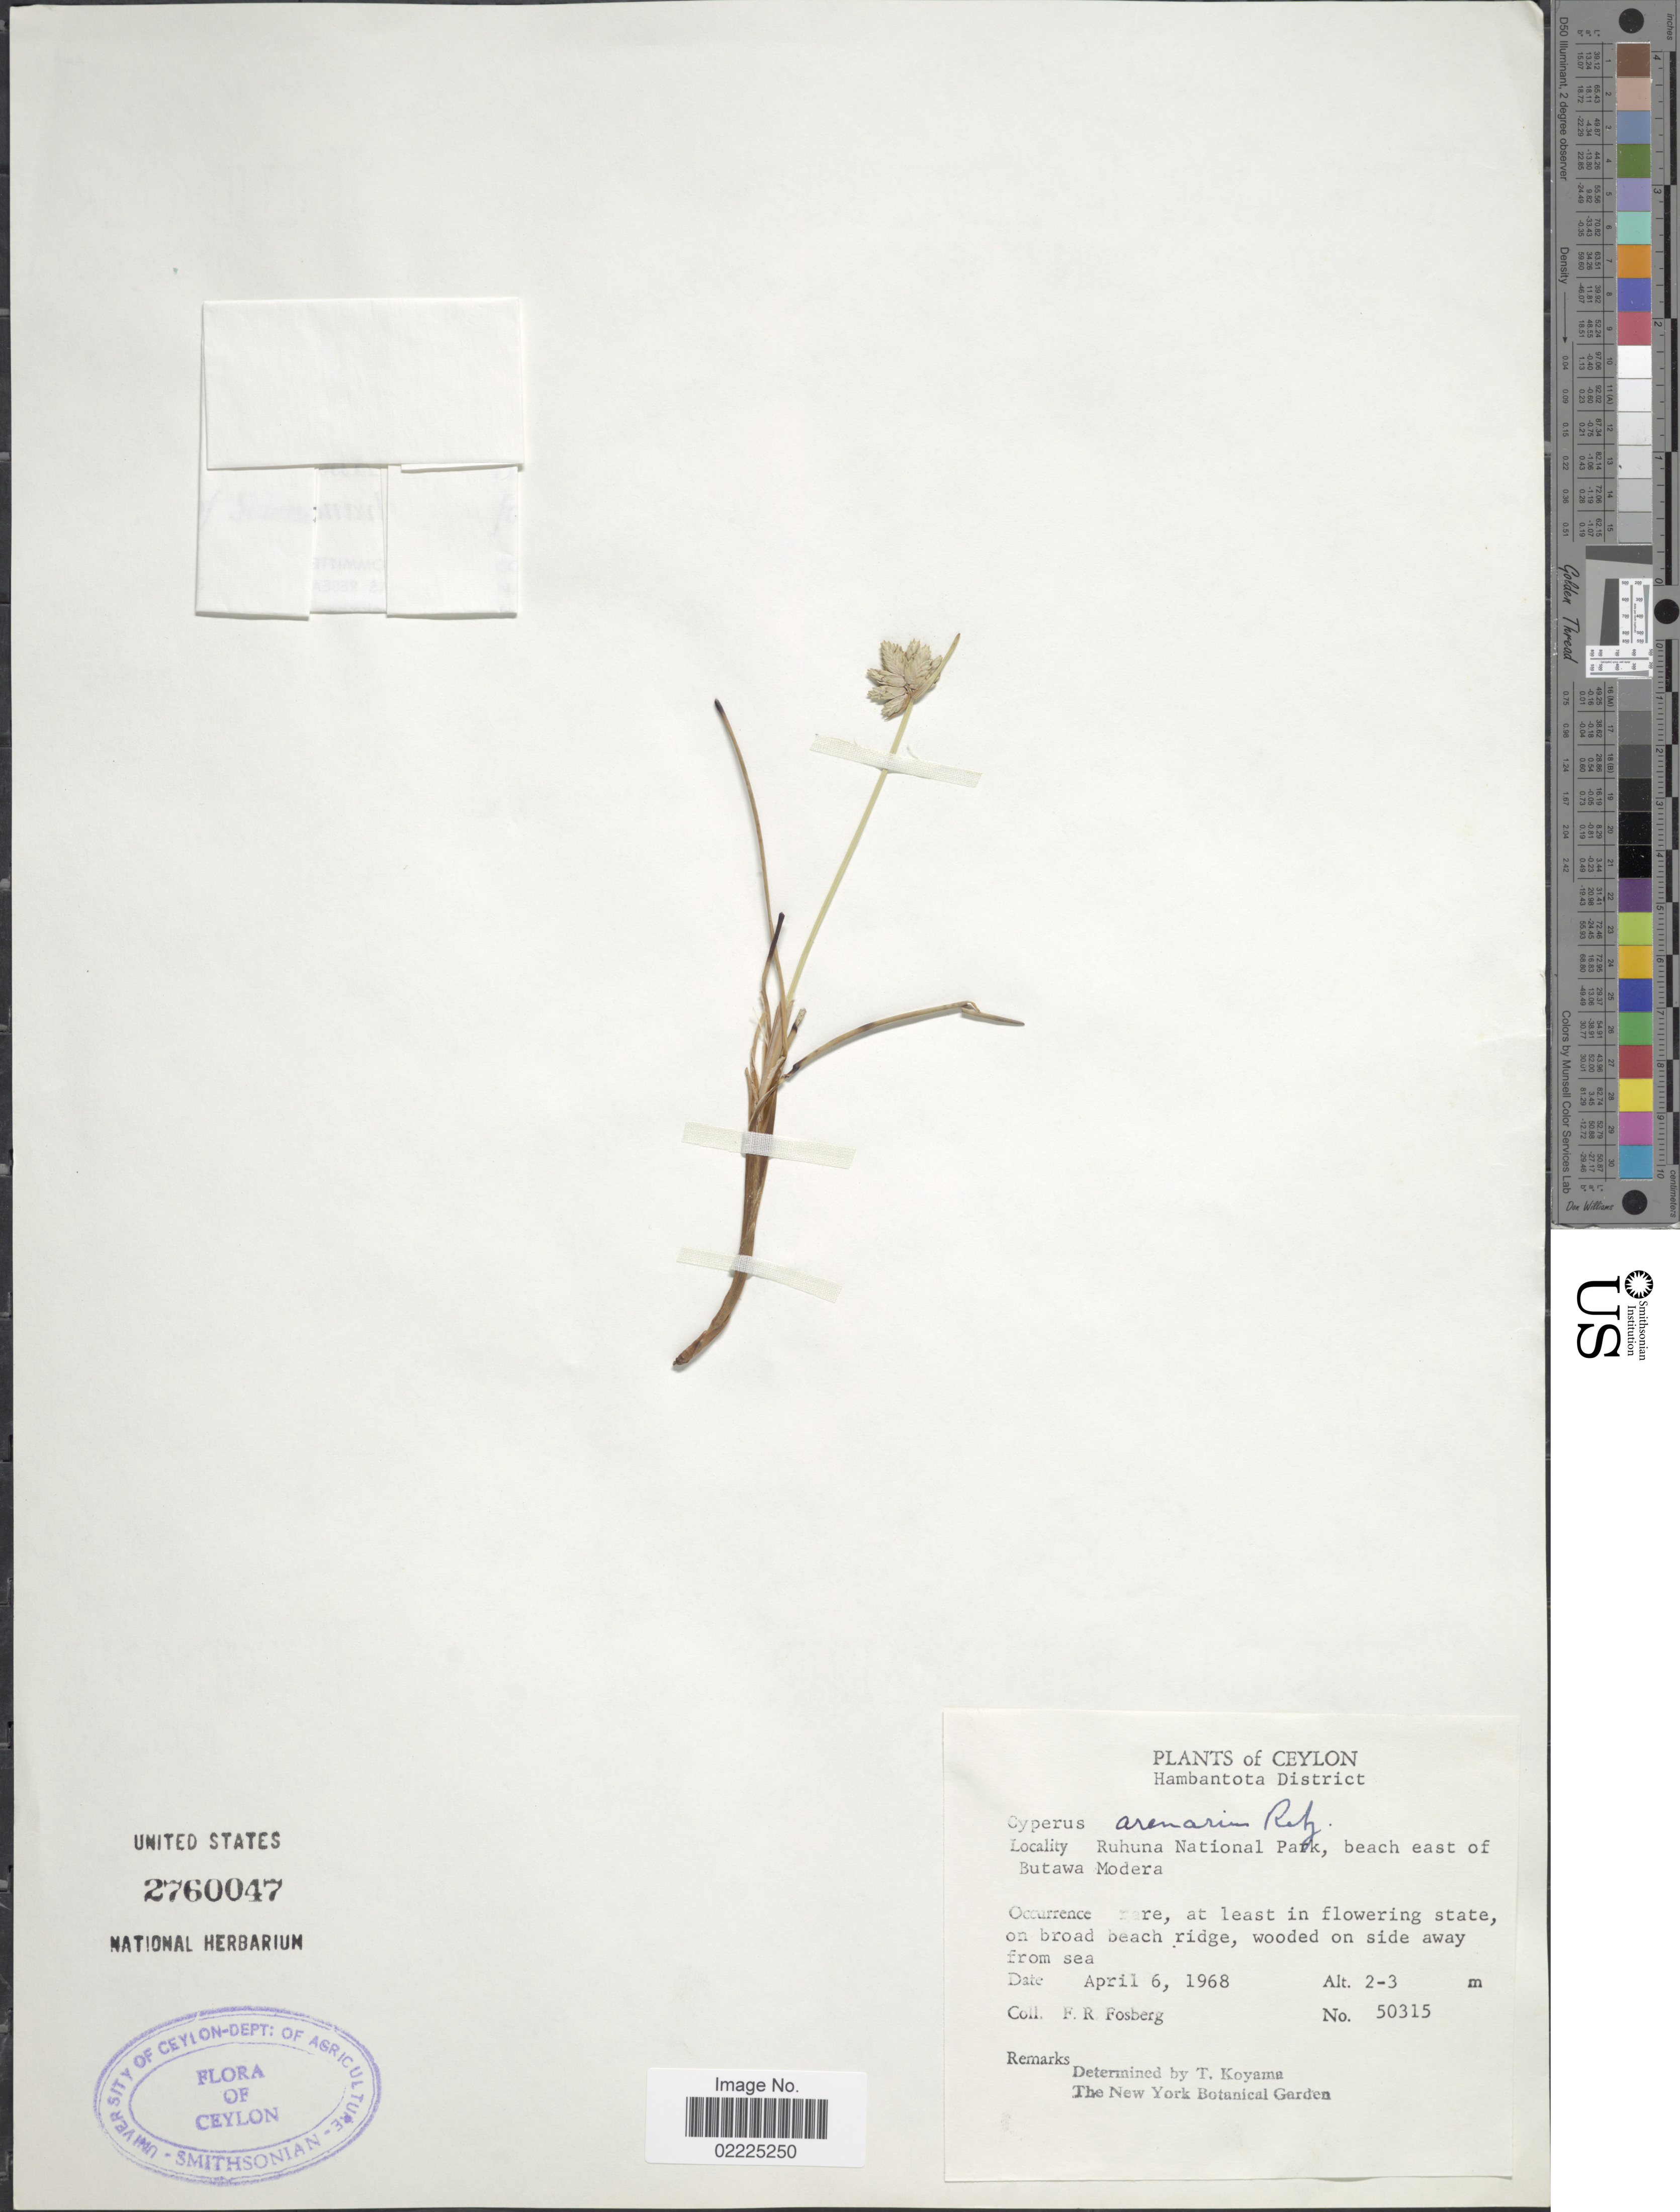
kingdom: Plantae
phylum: Tracheophyta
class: Liliopsida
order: Poales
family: Cyperaceae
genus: Cyperus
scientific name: Cyperus arenarius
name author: Retz.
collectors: F. R. Fosberg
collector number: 50315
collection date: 1968-04-06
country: Sri Lanka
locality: Ceylon, Hambantota District, Ruhuna National Park, beach east of Butawa Modera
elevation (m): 2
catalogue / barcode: US 2760047